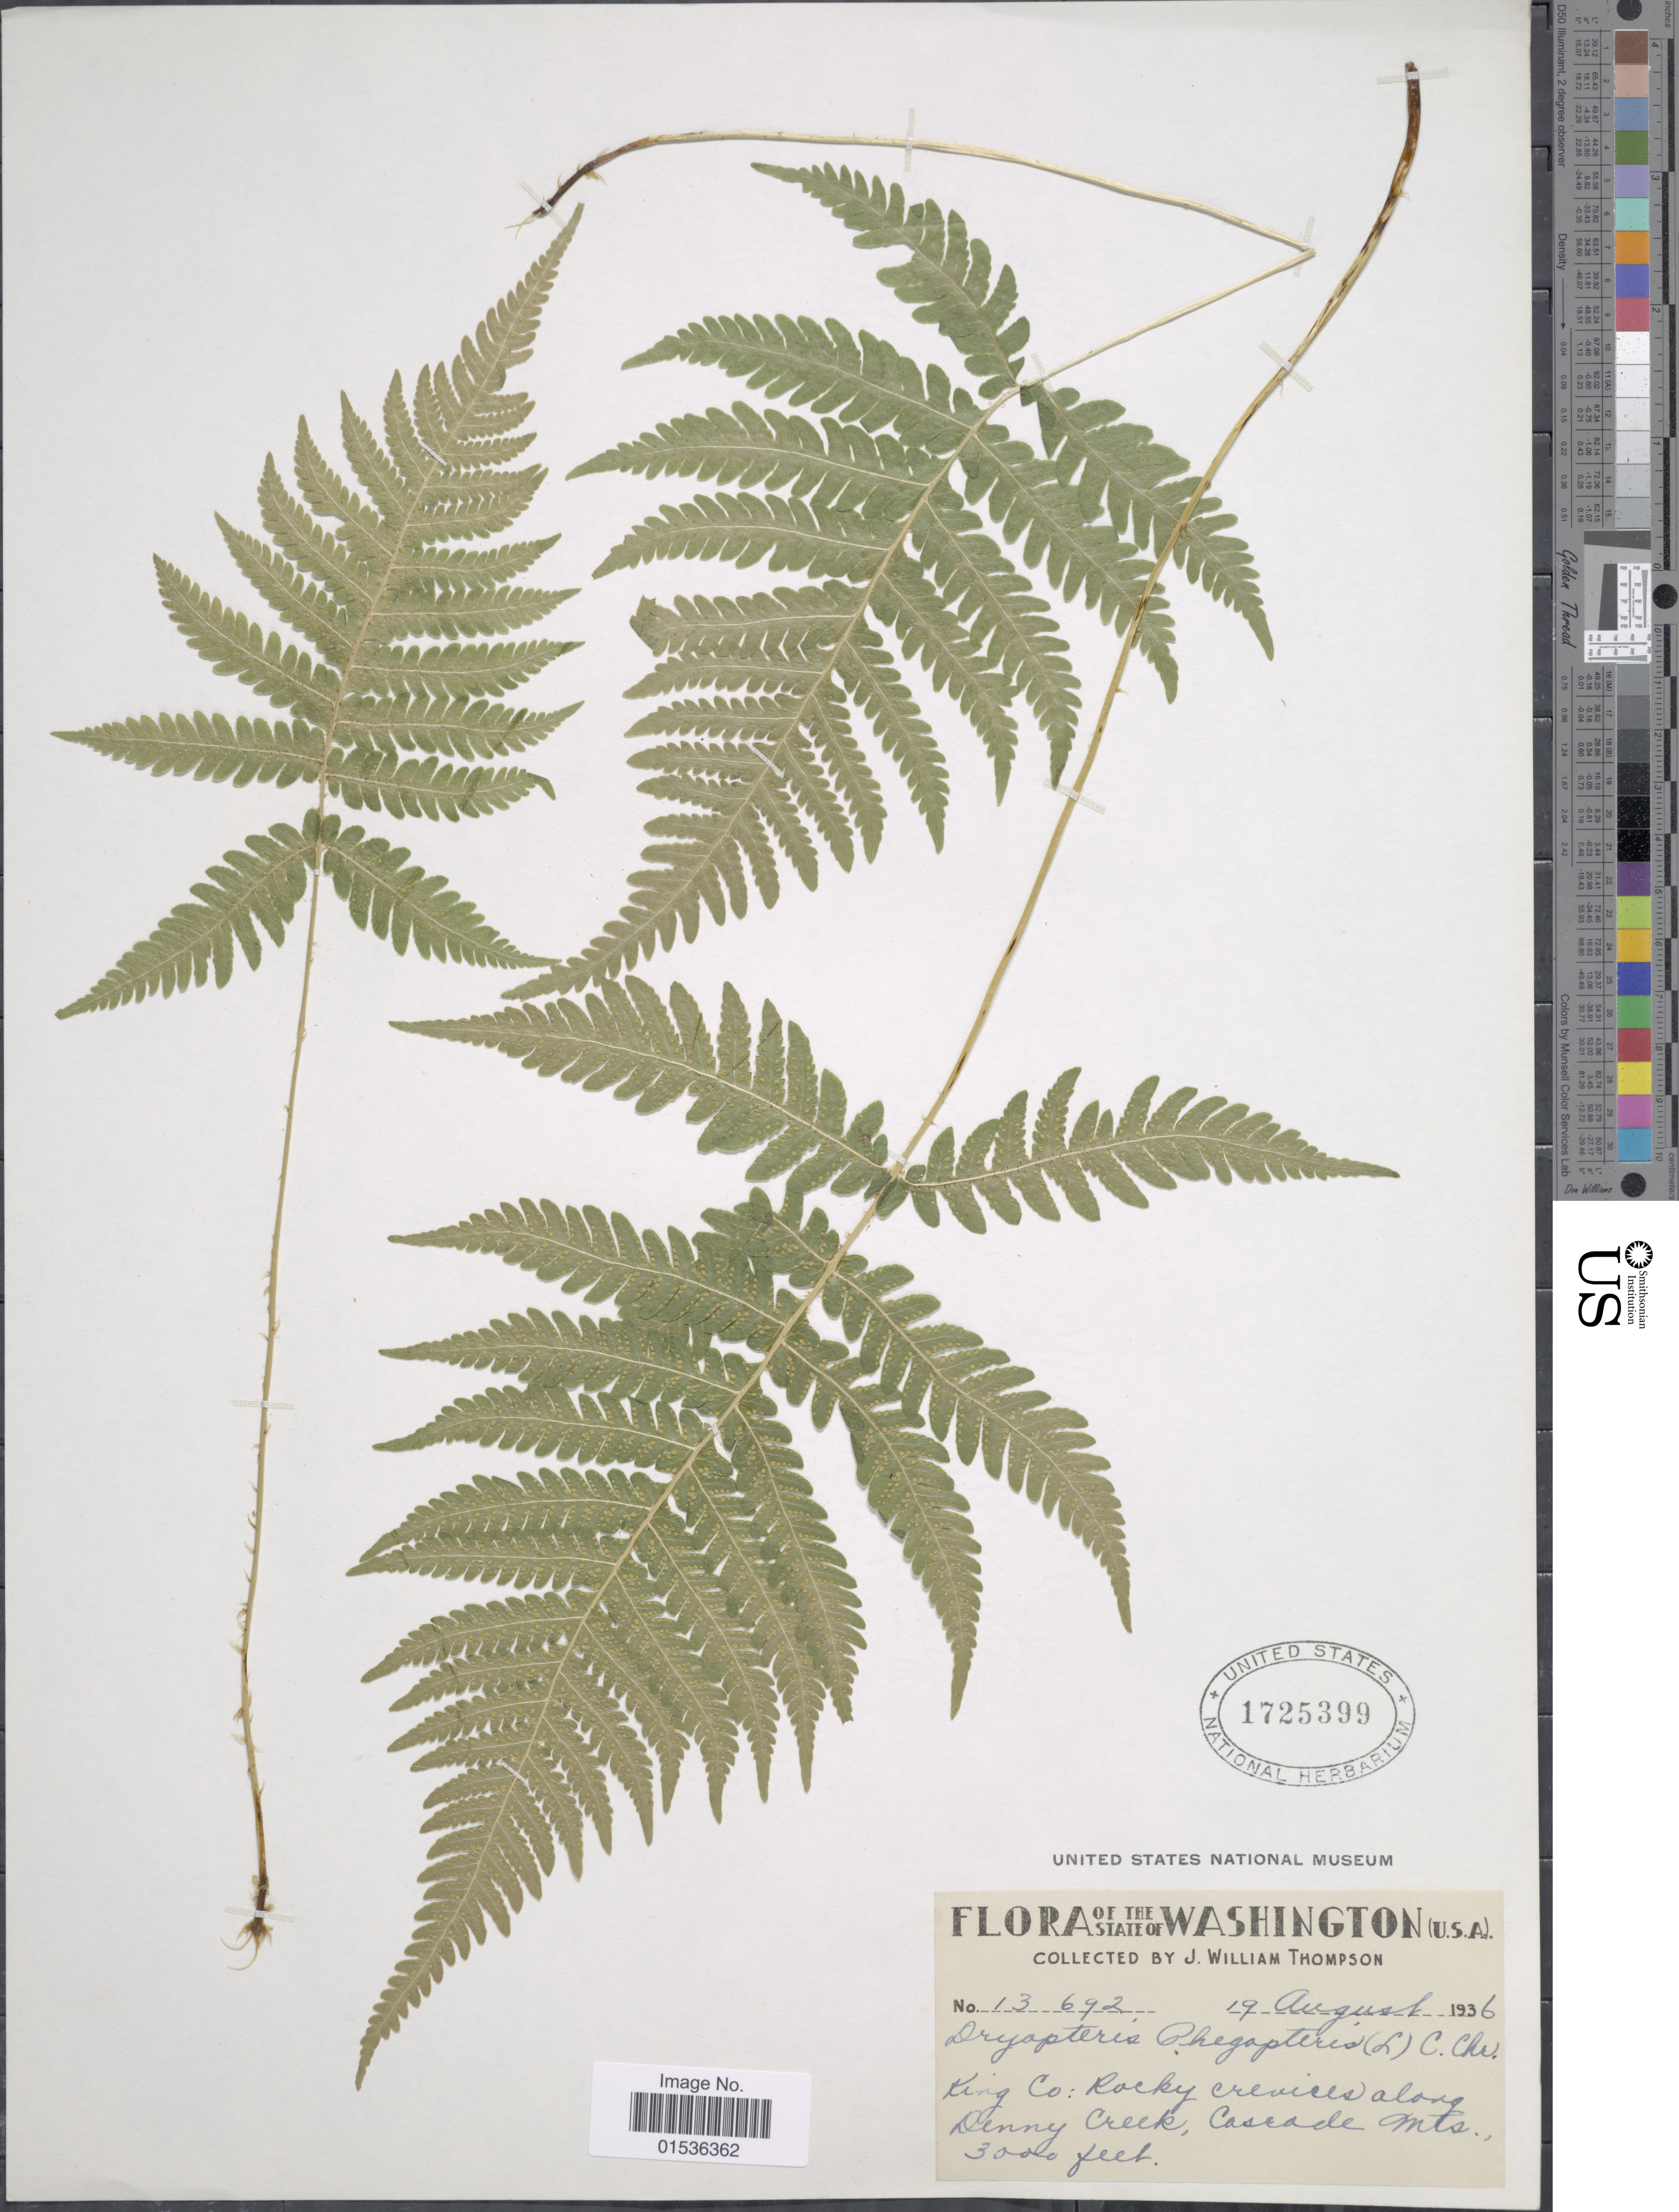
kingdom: Plantae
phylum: Tracheophyta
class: Polypodiopsida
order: Polypodiales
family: Thelypteridaceae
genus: Phegopteris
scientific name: Phegopteris connectilis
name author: (Michx.) Watt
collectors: J. W. Thompson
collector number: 13692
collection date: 1936-08-19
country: United States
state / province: Washington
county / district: King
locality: Washington (U.S.A.) King Co,: Rocky crevices along Denny Creek, Cascade Mts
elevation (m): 914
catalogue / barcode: US 1725399